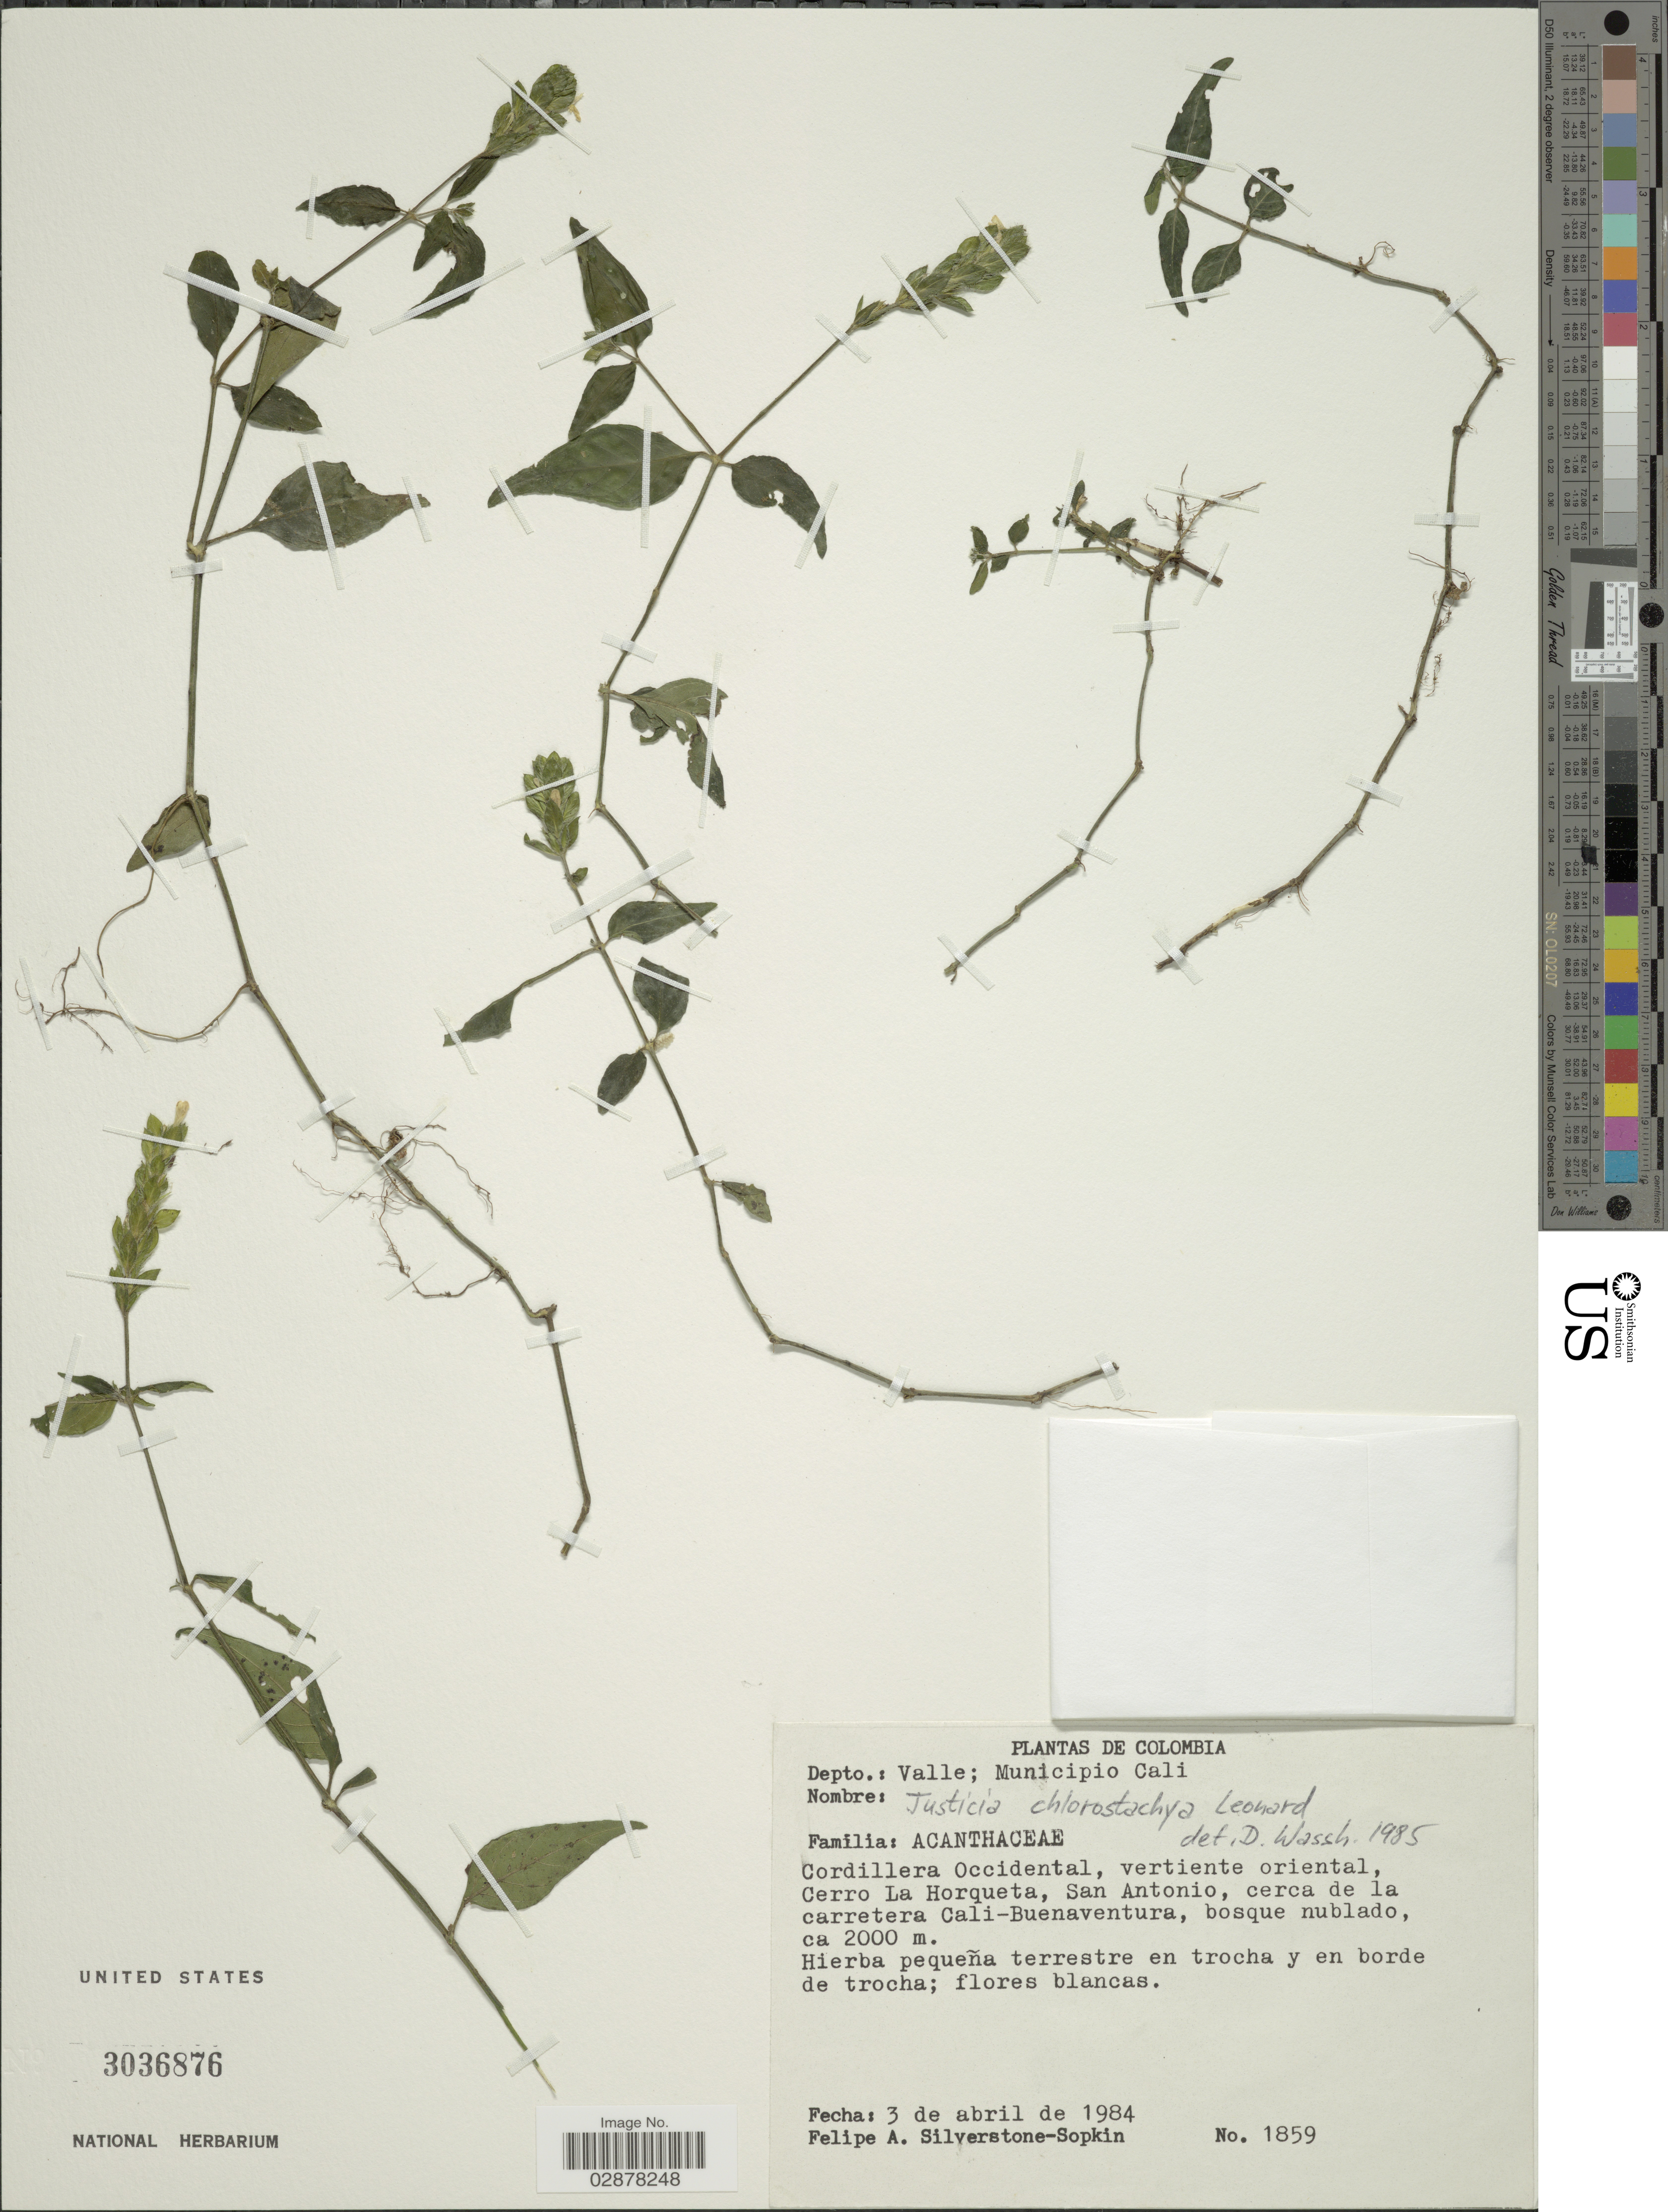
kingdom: Plantae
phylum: Tracheophyta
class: Magnoliopsida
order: Lamiales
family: Acanthaceae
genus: Justicia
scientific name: Justicia chlorostachya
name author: Leonard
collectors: P. A. Silverstone-Sopkin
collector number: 1859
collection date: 1984-04-03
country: Colombia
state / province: Valle del Cauca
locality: Depto. Valle, Municipio Cali, Cordillera Occidental, vertiente oriental, Cerro La Horqueta, San Antonio, cerca de la carretera Cali-Buenaventura.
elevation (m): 2000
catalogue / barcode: US 3036876